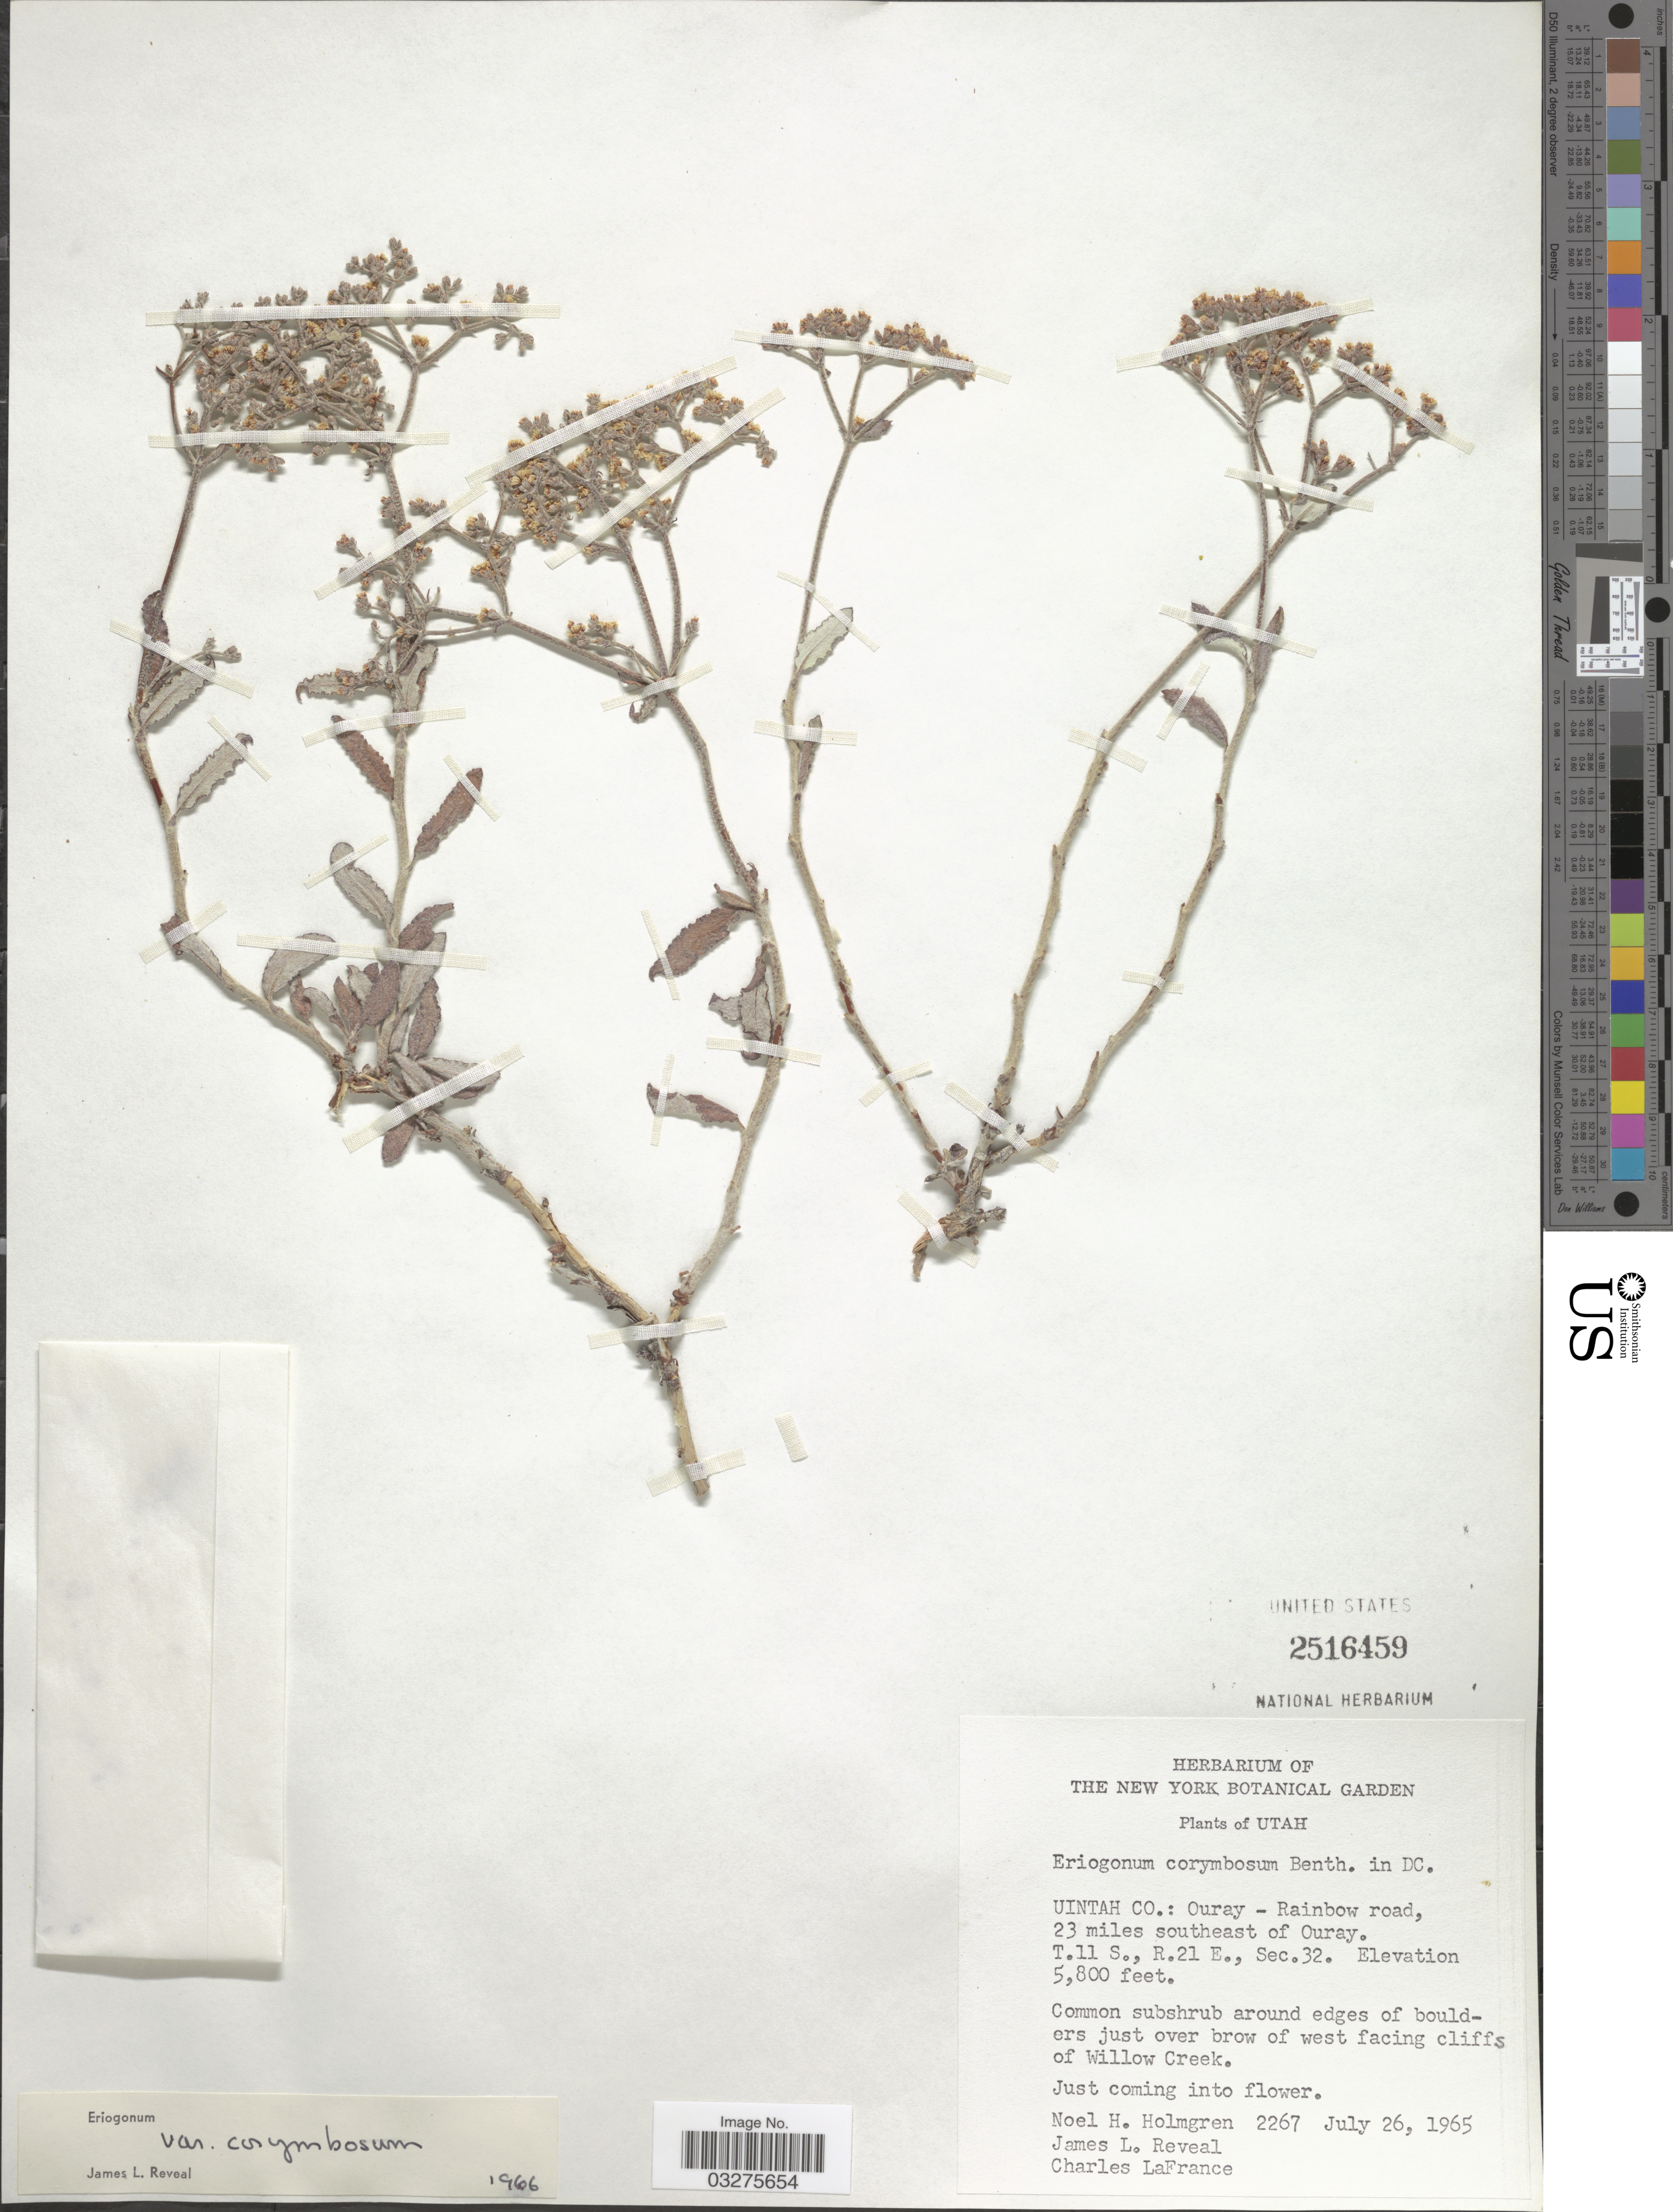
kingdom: Plantae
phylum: Tracheophyta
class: Magnoliopsida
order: Caryophyllales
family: Polygonaceae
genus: Eriogonum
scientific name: Eriogonum corymbosum var. corymbosum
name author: Benth.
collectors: N. H. Holmgren, J. L. Reveal & C. LaFrance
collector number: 2267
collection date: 1965-07-26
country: United States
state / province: Utah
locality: Uintah Co.: Ouray - Rainbow road, 23 miles southeast of Ouray. T.11 S., R.21 E., Sec.32.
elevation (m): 1768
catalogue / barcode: US 2516459